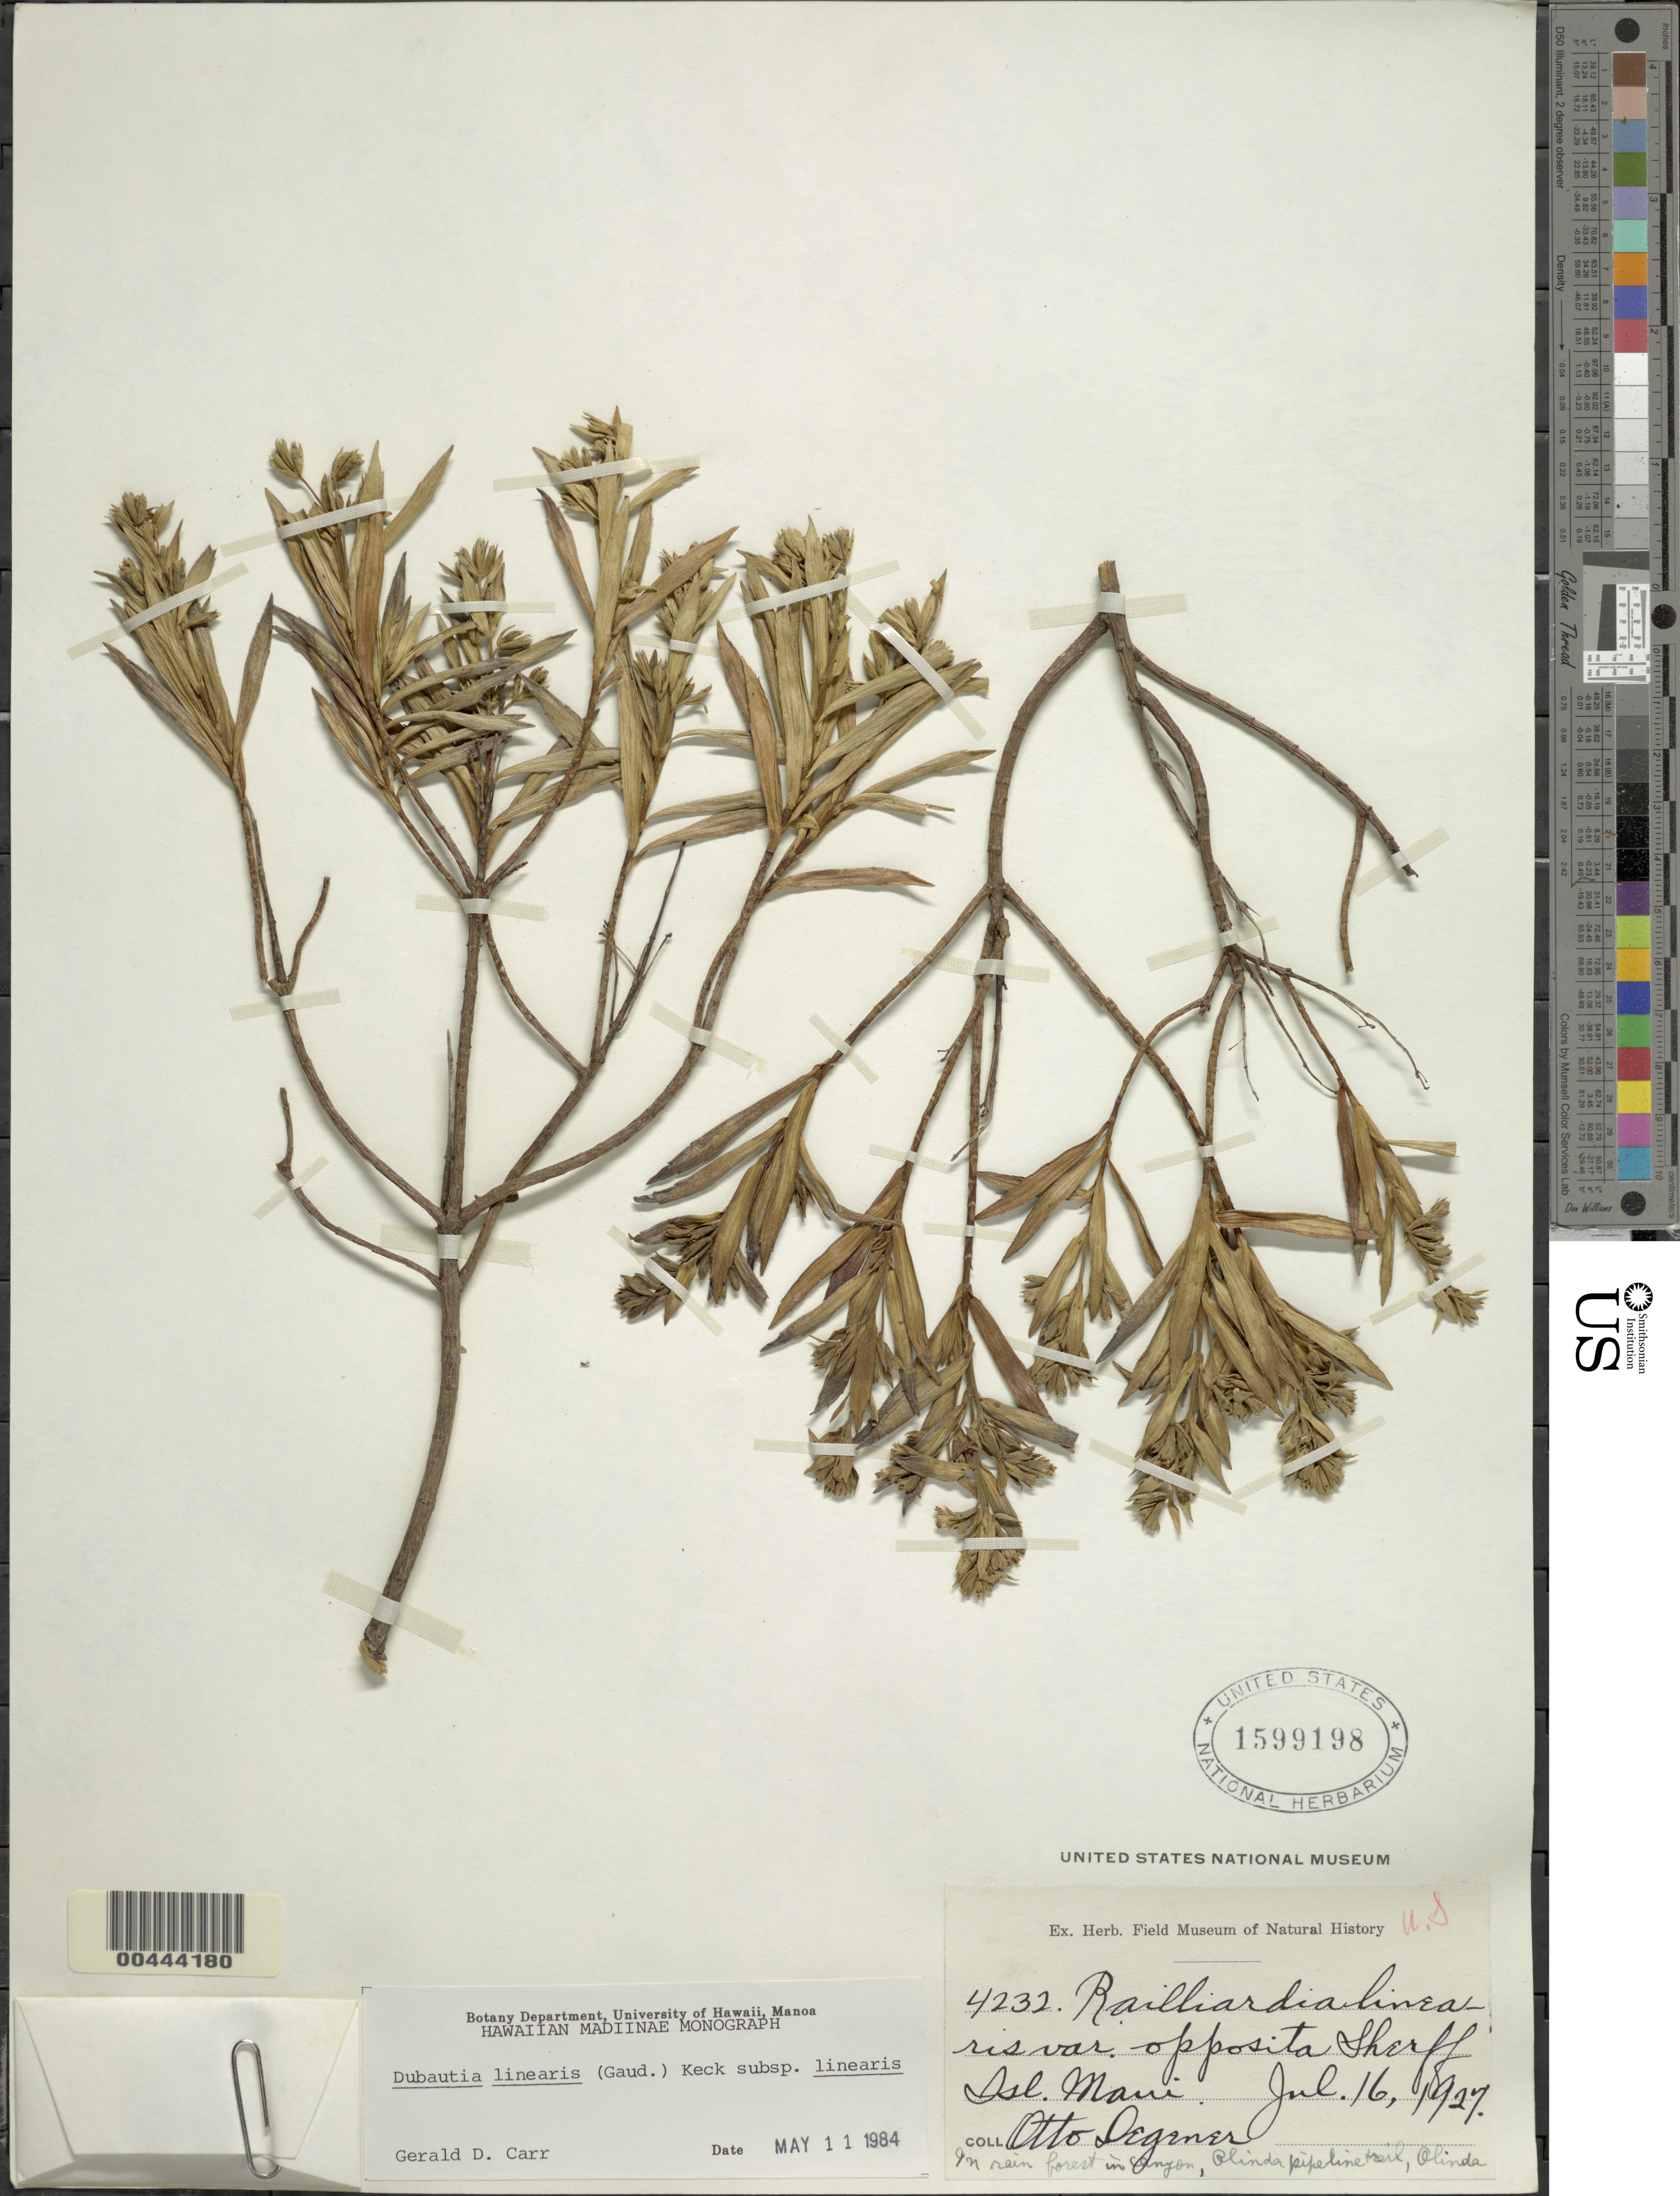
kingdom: Plantae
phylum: Tracheophyta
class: Magnoliopsida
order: Asterales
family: Asteraceae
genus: Dubautia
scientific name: Dubautia linearis subsp. linearis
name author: (Gaudich.) D.D. Keck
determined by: Carr, G. D.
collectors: O. Degener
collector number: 4232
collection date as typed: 16 Jul 1927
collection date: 1927-07-16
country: United States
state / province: Hawaii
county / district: Maui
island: Maui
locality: in rain forest in canyon, Olinda pipeline trail, Olinda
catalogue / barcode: US 1599198